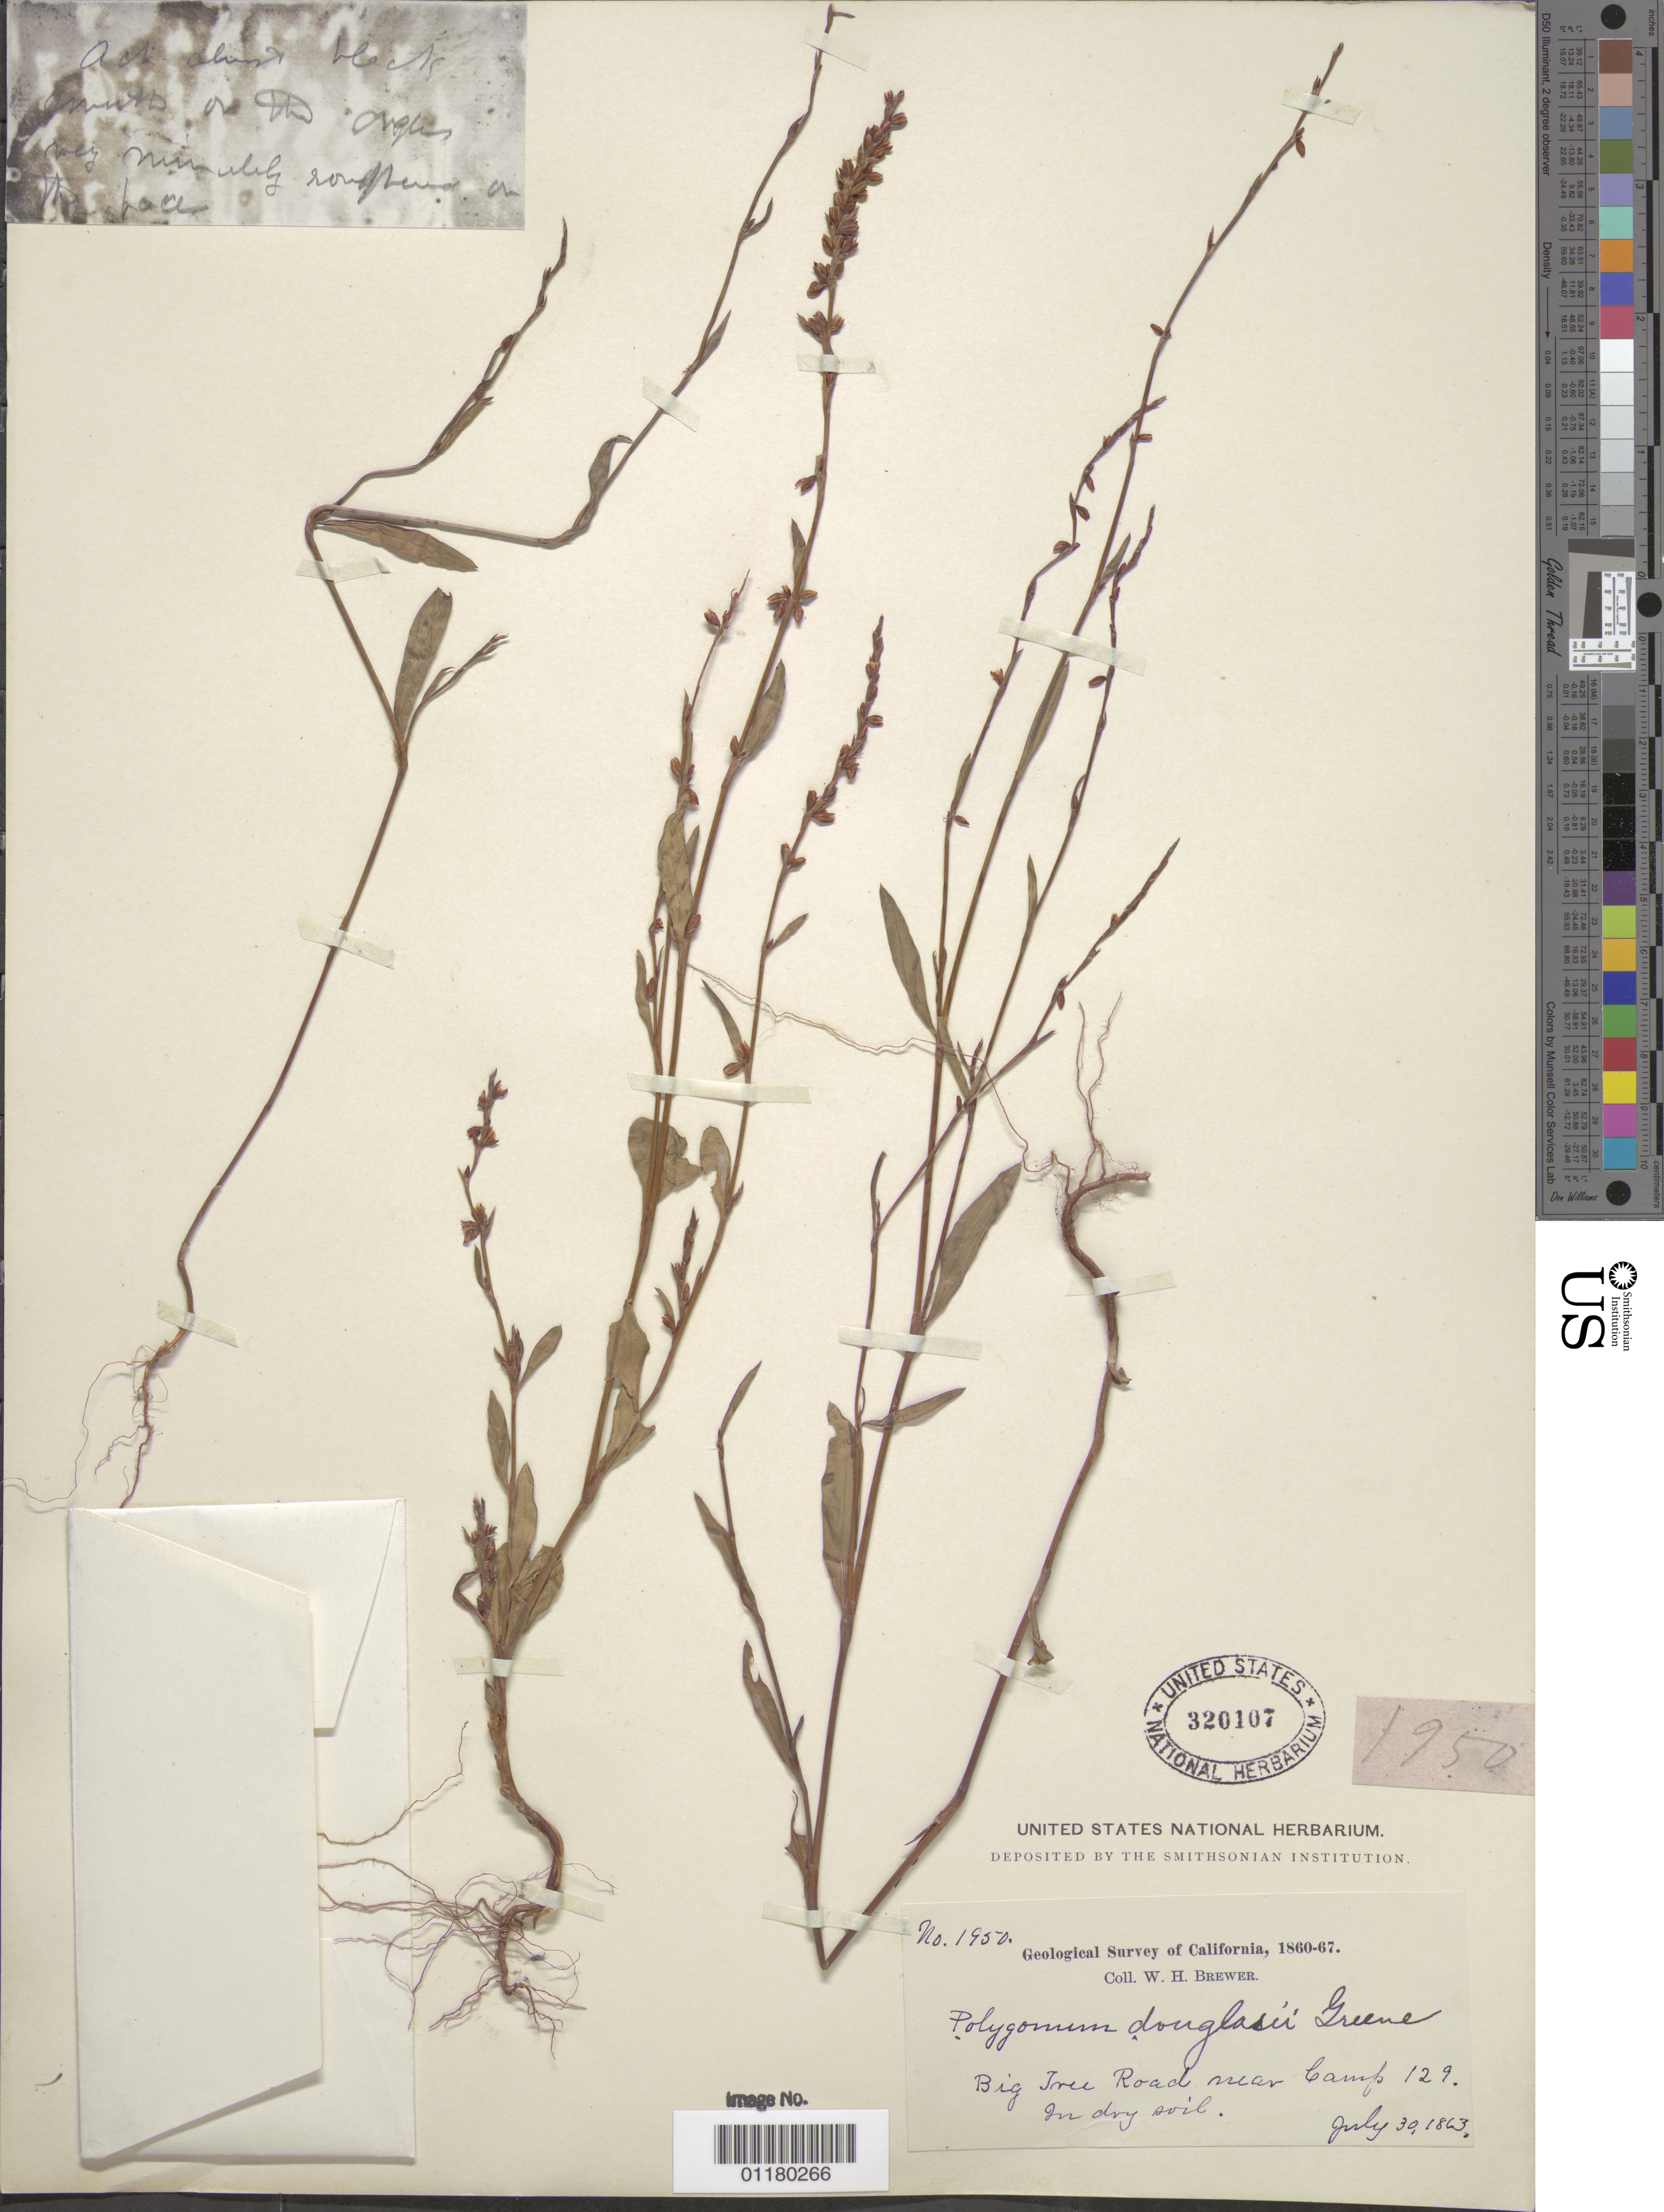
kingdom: Plantae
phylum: Tracheophyta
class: Magnoliopsida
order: Caryophyllales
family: Polygonaceae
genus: Polygonum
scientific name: Polygonum douglasii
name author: Greene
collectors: W. H. Brewer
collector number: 1950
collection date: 1863-07-30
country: United States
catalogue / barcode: US 320107